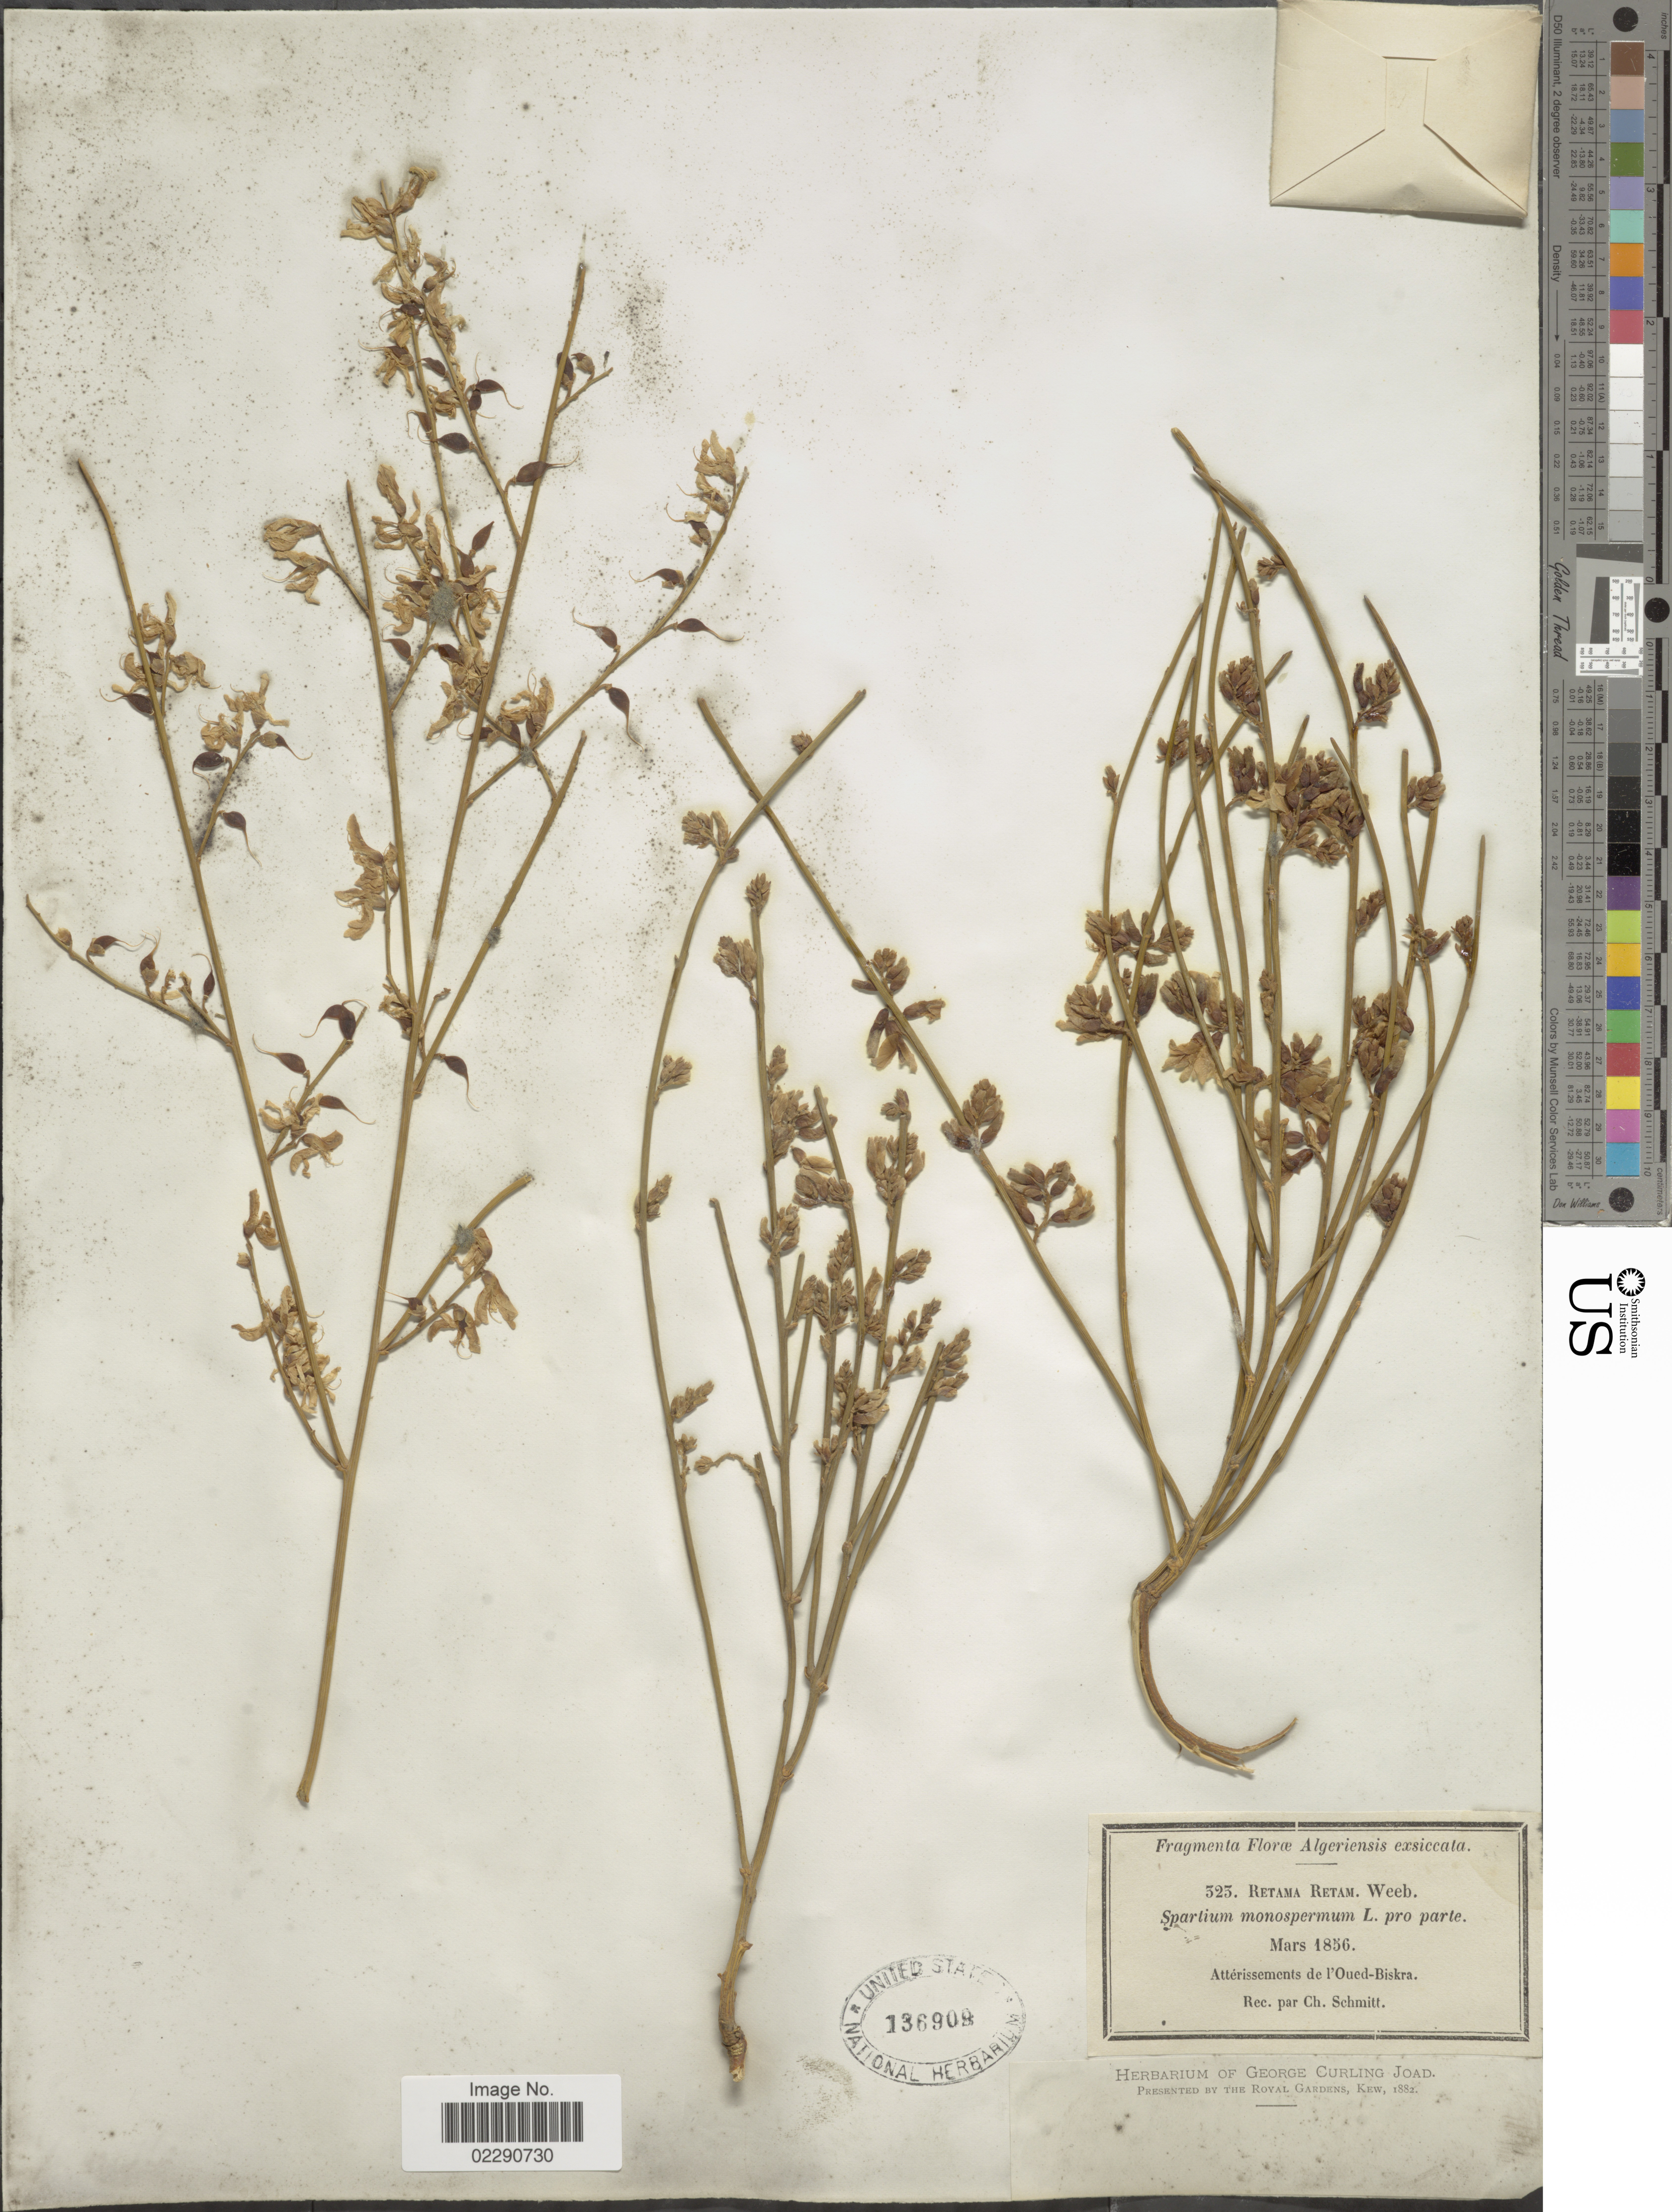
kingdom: Plantae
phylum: Tracheophyta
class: Magnoliopsida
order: Fabales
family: Fabaceae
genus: Retama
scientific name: Retama monosperma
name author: (L.) Boiss.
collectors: ex herb. George Curling Joad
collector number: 323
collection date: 1856-03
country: Algeria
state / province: Biskra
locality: Atterissemnets de l'Oued-Biskra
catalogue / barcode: US 136909